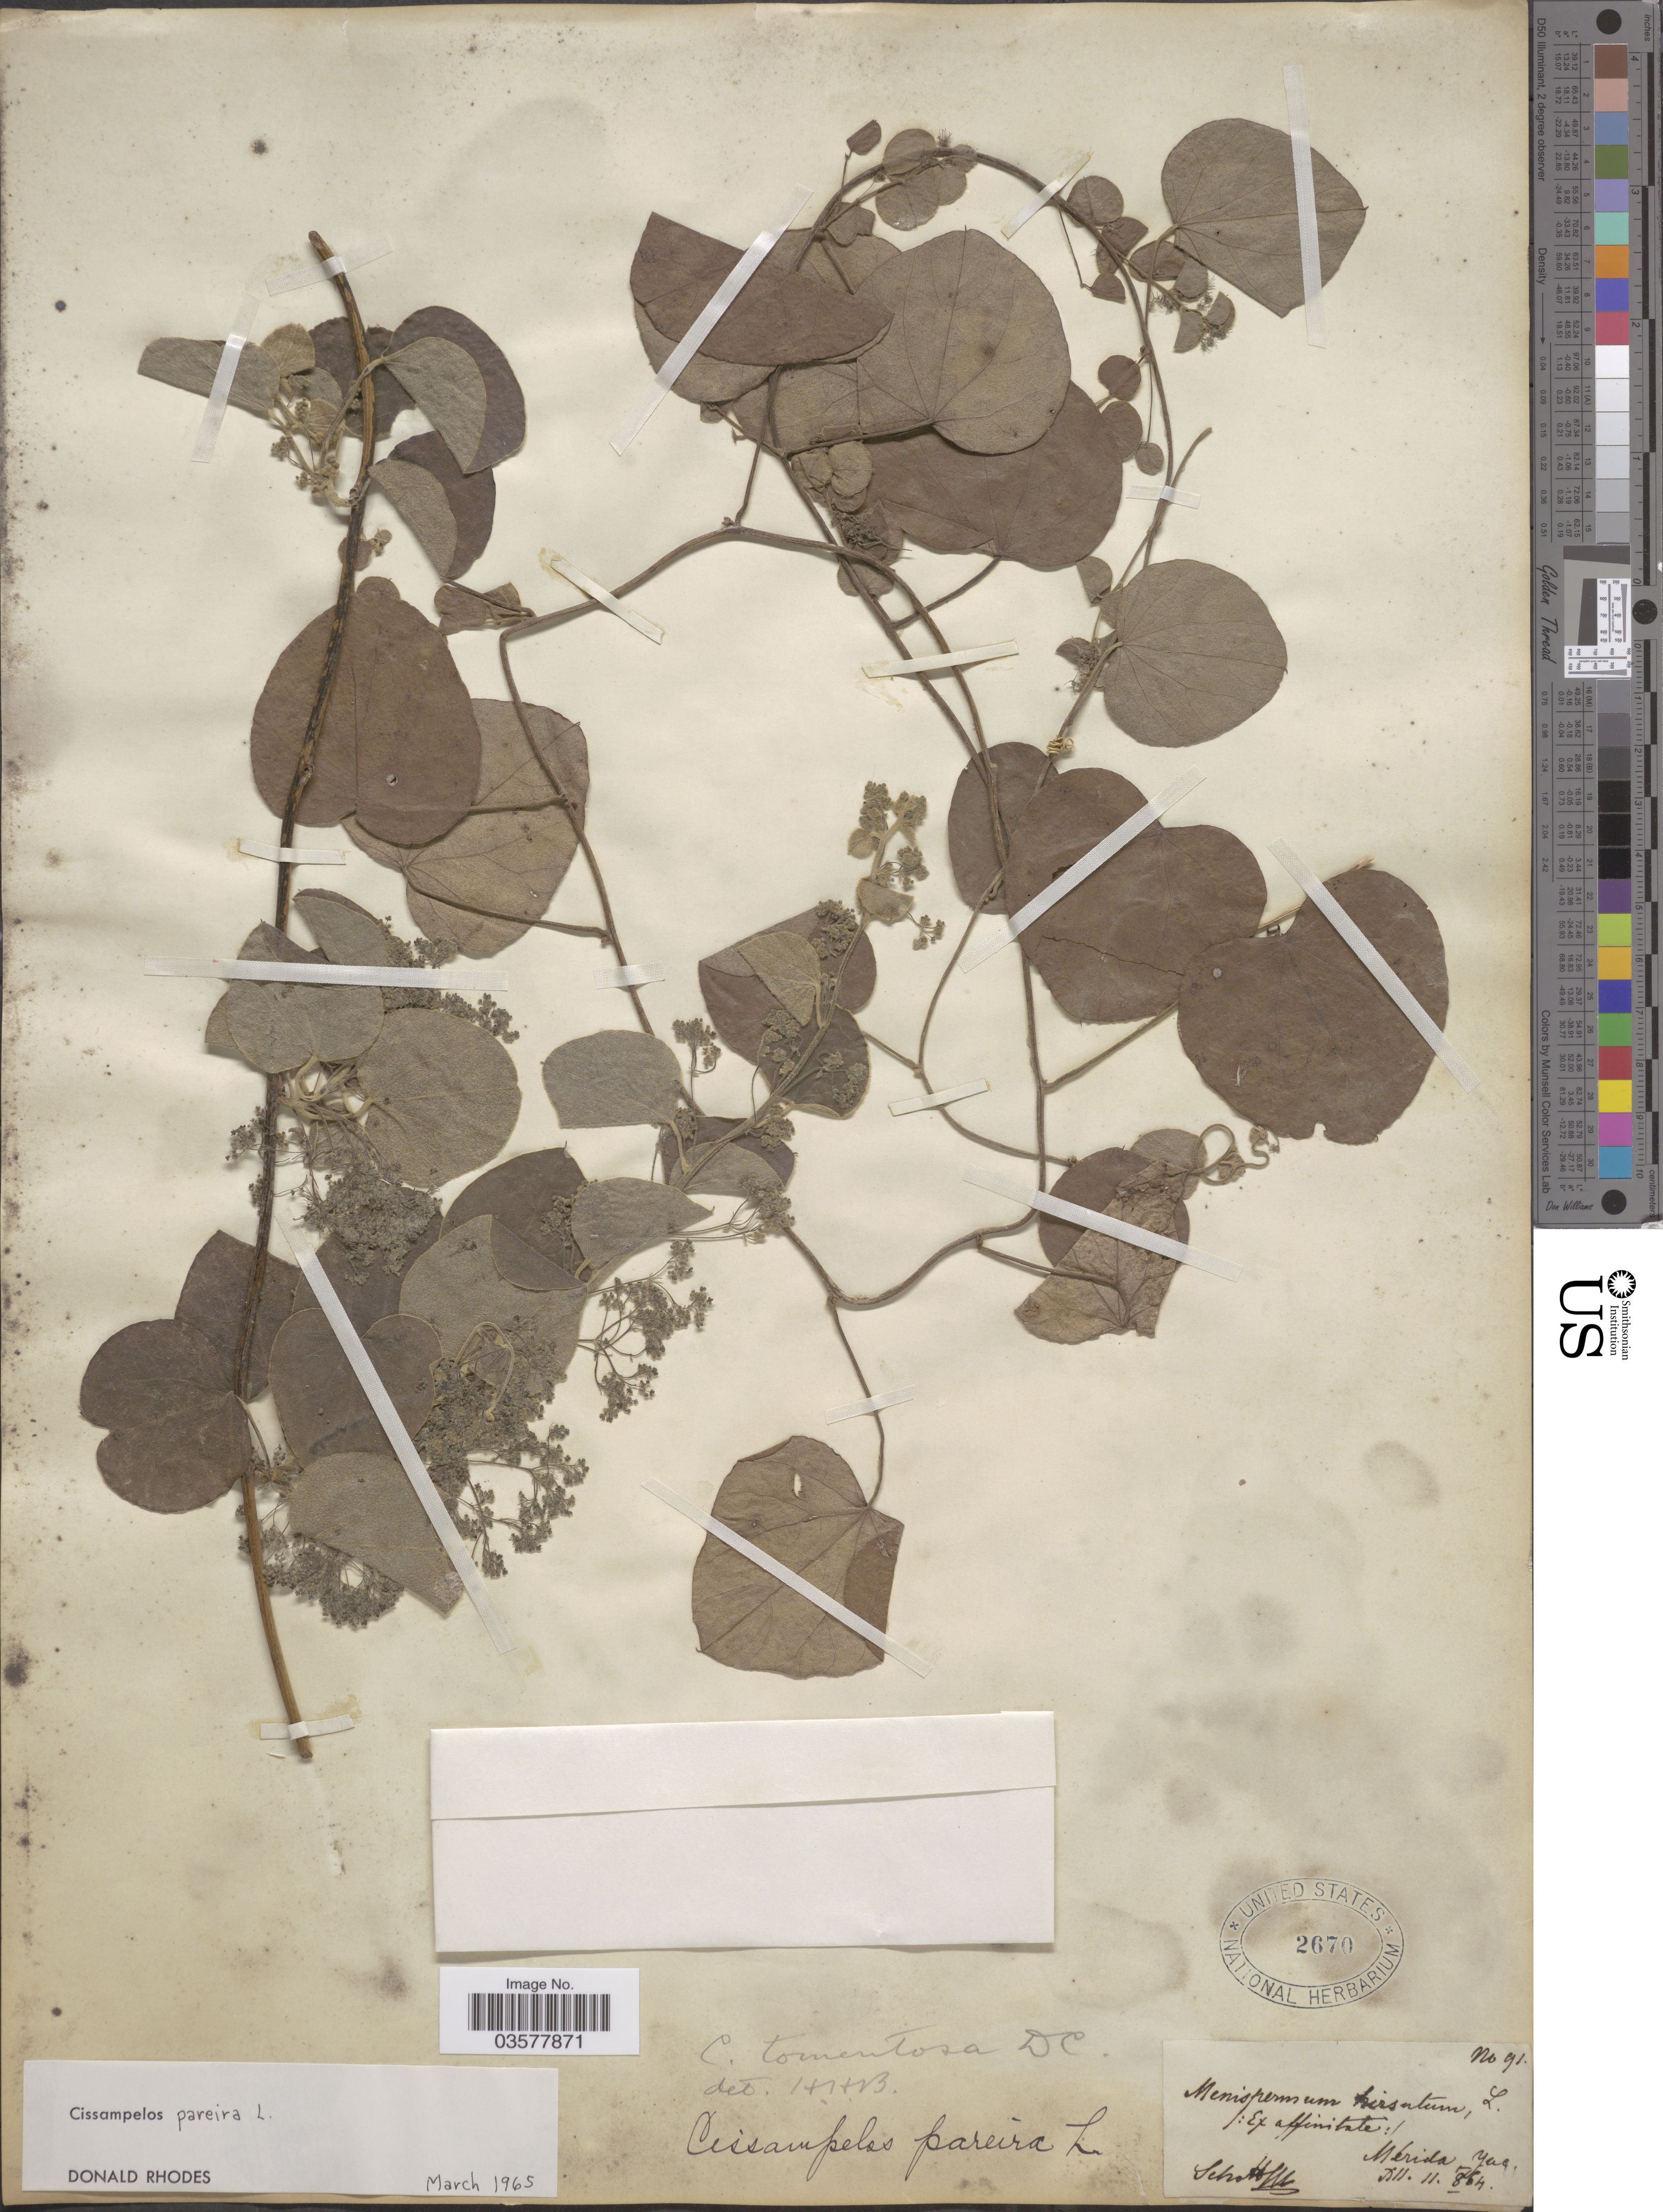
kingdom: Plantae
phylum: Tracheophyta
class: Magnoliopsida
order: Ranunculales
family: Menispermaceae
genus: Cissampelos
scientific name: Cissampelos pareira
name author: L.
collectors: -. Schottz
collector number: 91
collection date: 1864-12-11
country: Mexico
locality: Mérida, Yuc.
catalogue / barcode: US 2670